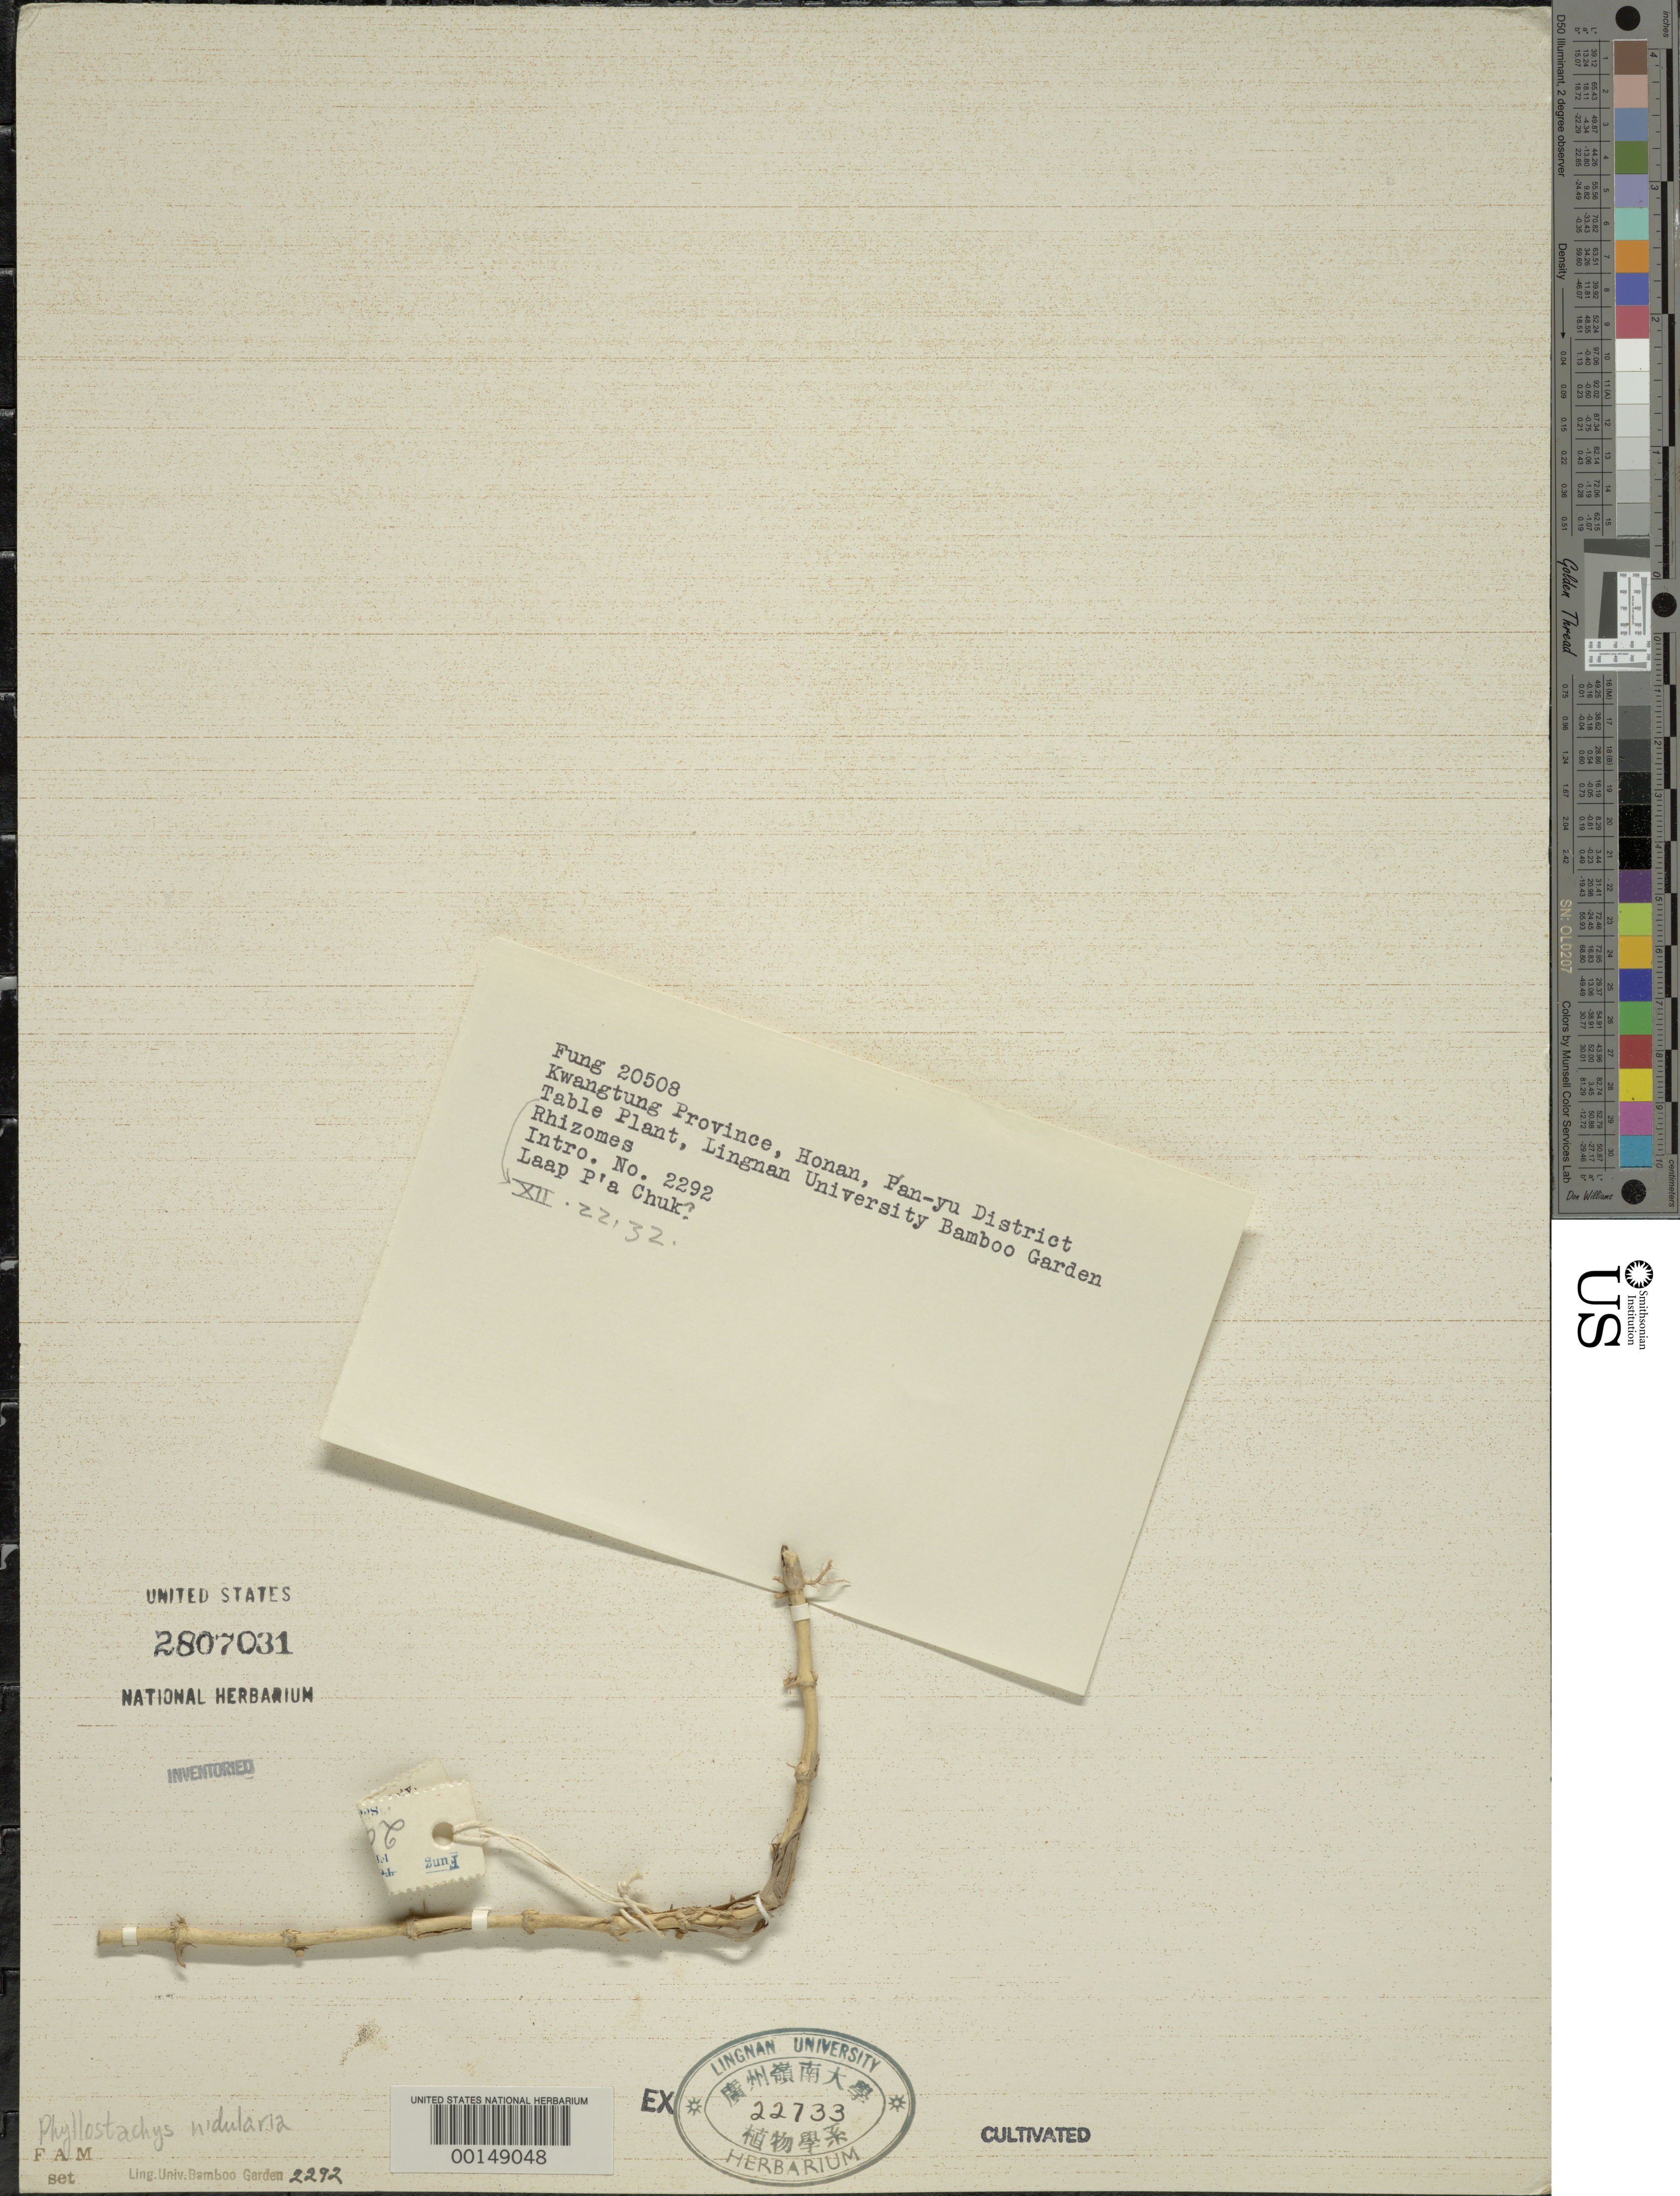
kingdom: Plantae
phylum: Tracheophyta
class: Liliopsida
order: Poales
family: Poaceae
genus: Phyllostachys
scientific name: Phyllostachys nidularia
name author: Munro ex Fenzi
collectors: H. L. Fung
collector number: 20508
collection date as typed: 22 Dec 1932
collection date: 1932-12-22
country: China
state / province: Guangdong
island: Honam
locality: Honan, p'an-yu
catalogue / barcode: US 2807031